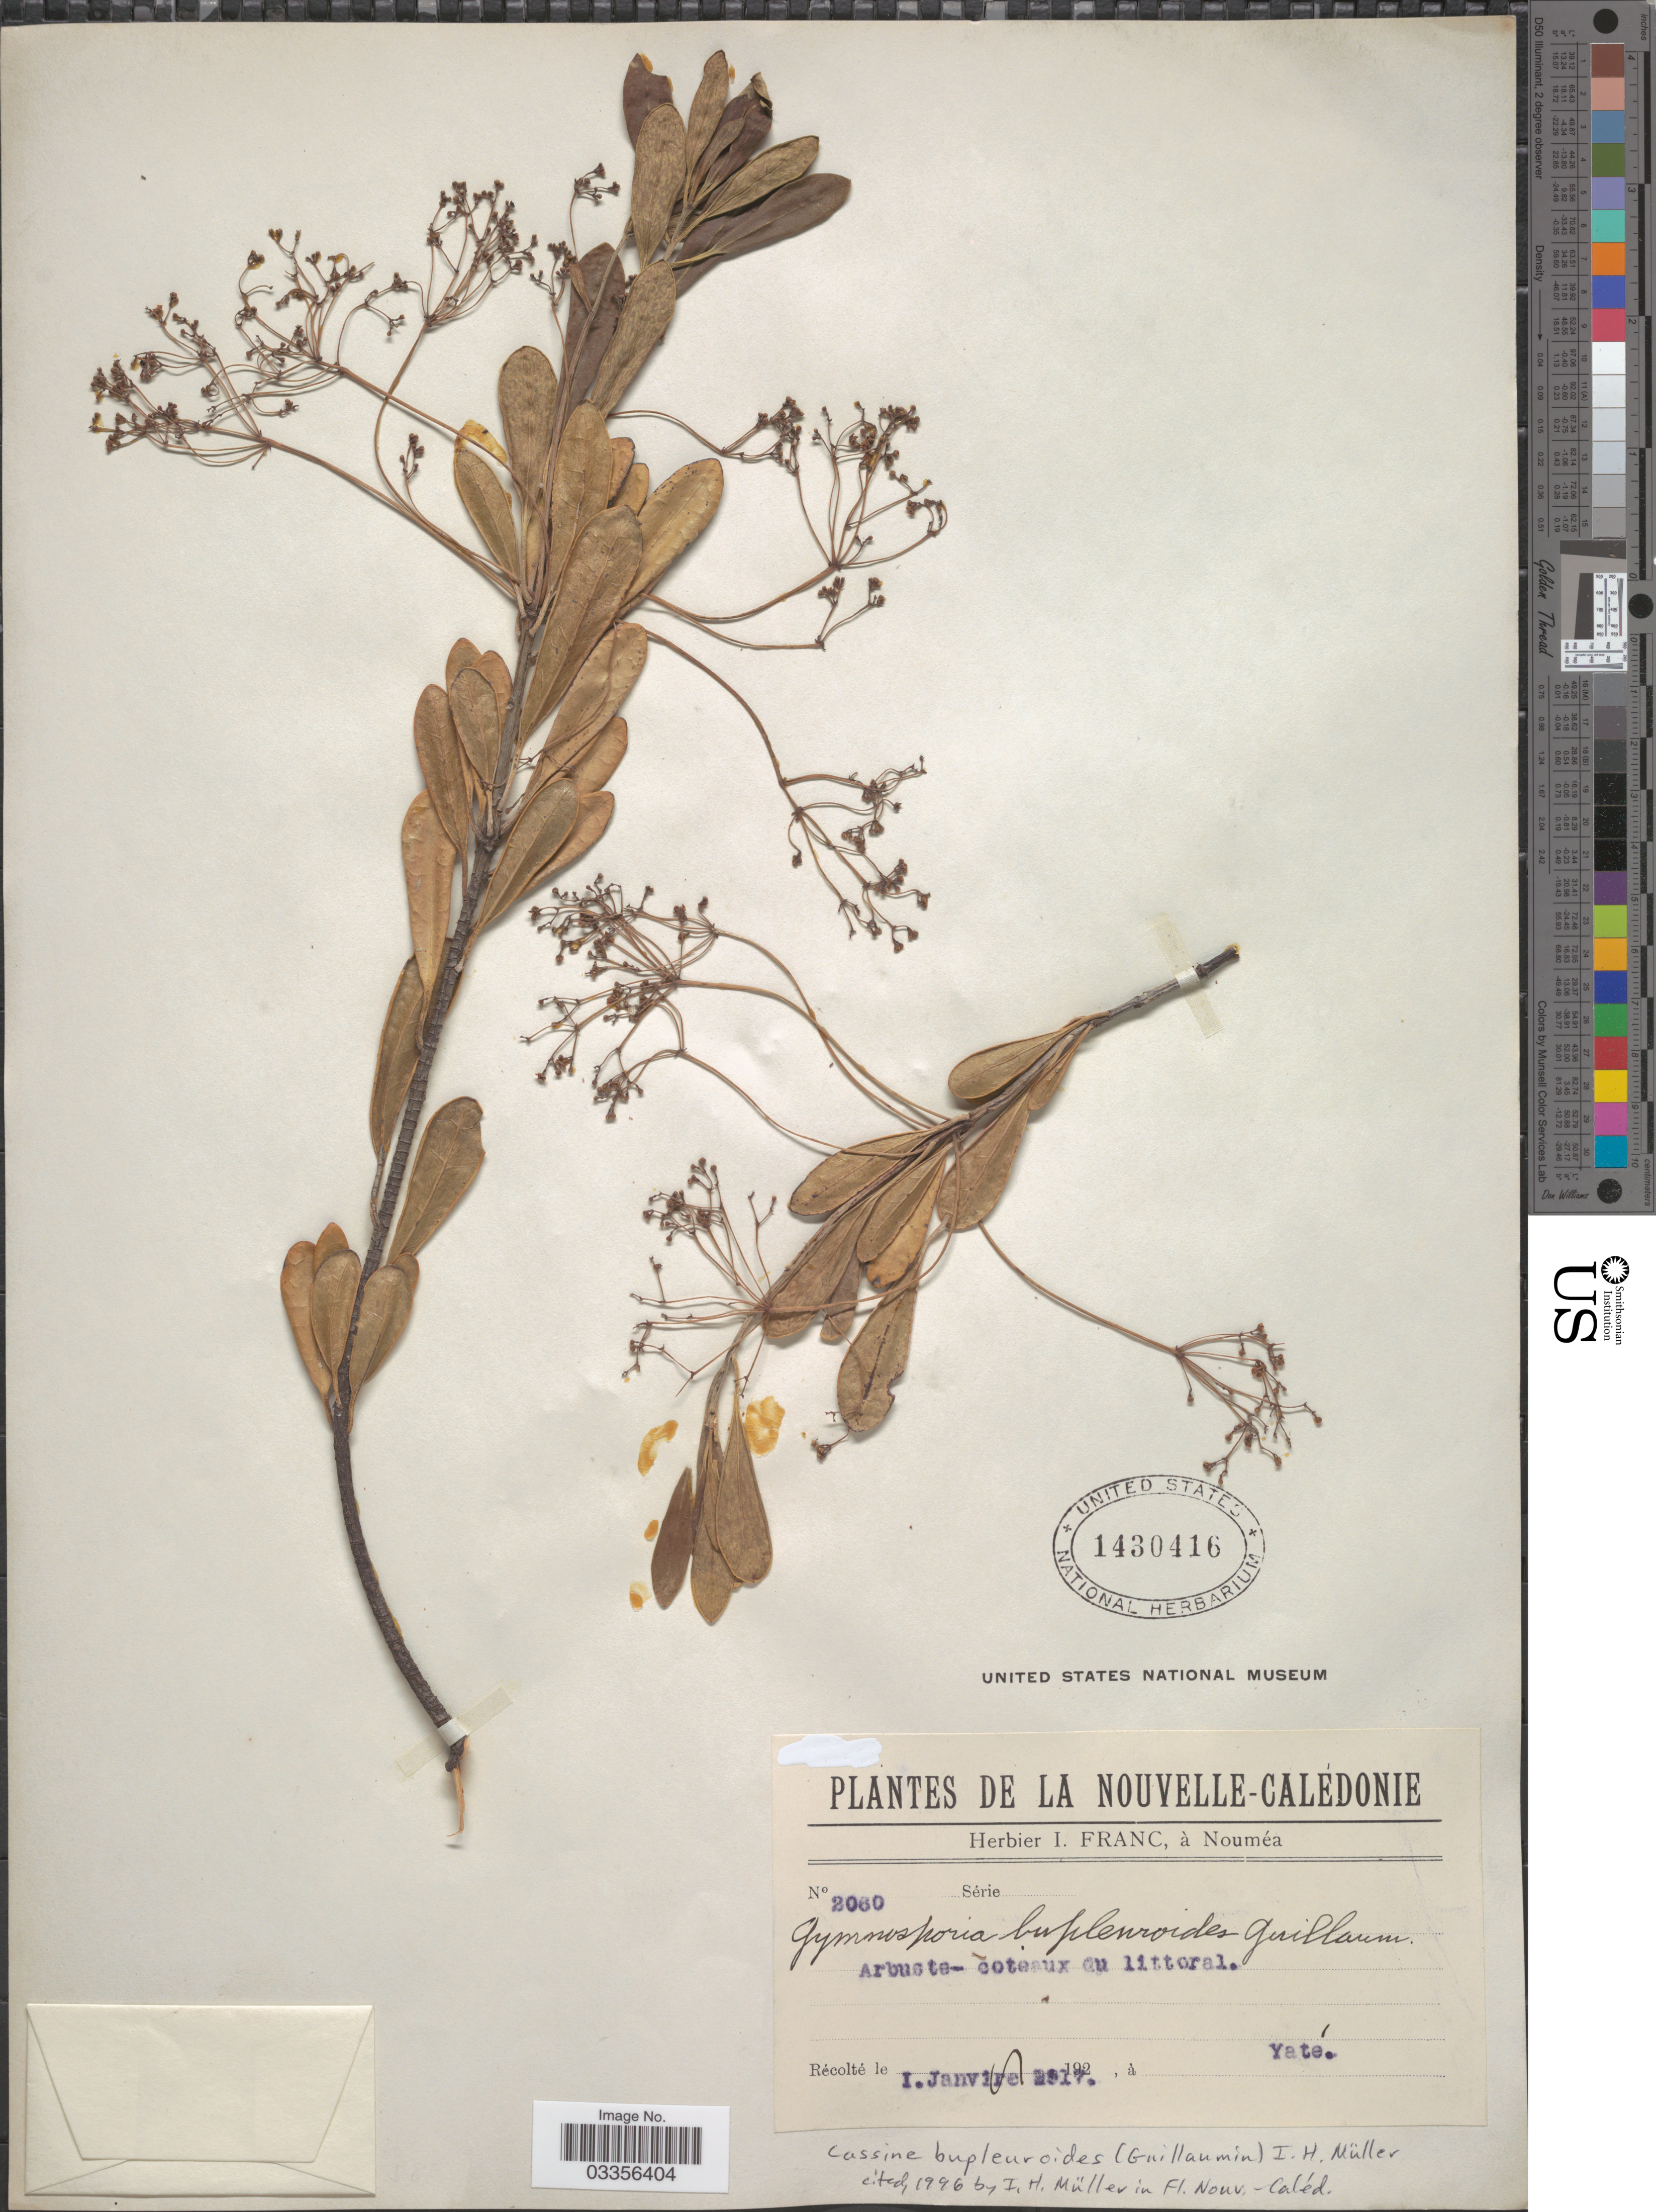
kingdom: Plantae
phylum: Tracheophyta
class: Magnoliopsida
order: Celastrales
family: Celastraceae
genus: Cassine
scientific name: Cassine bupleuroides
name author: (Guillaumin) I.H. Muller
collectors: ex herb. I. Franc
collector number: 2060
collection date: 1917-01-01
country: New Caledonia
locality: Yaté.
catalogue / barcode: US 1430416